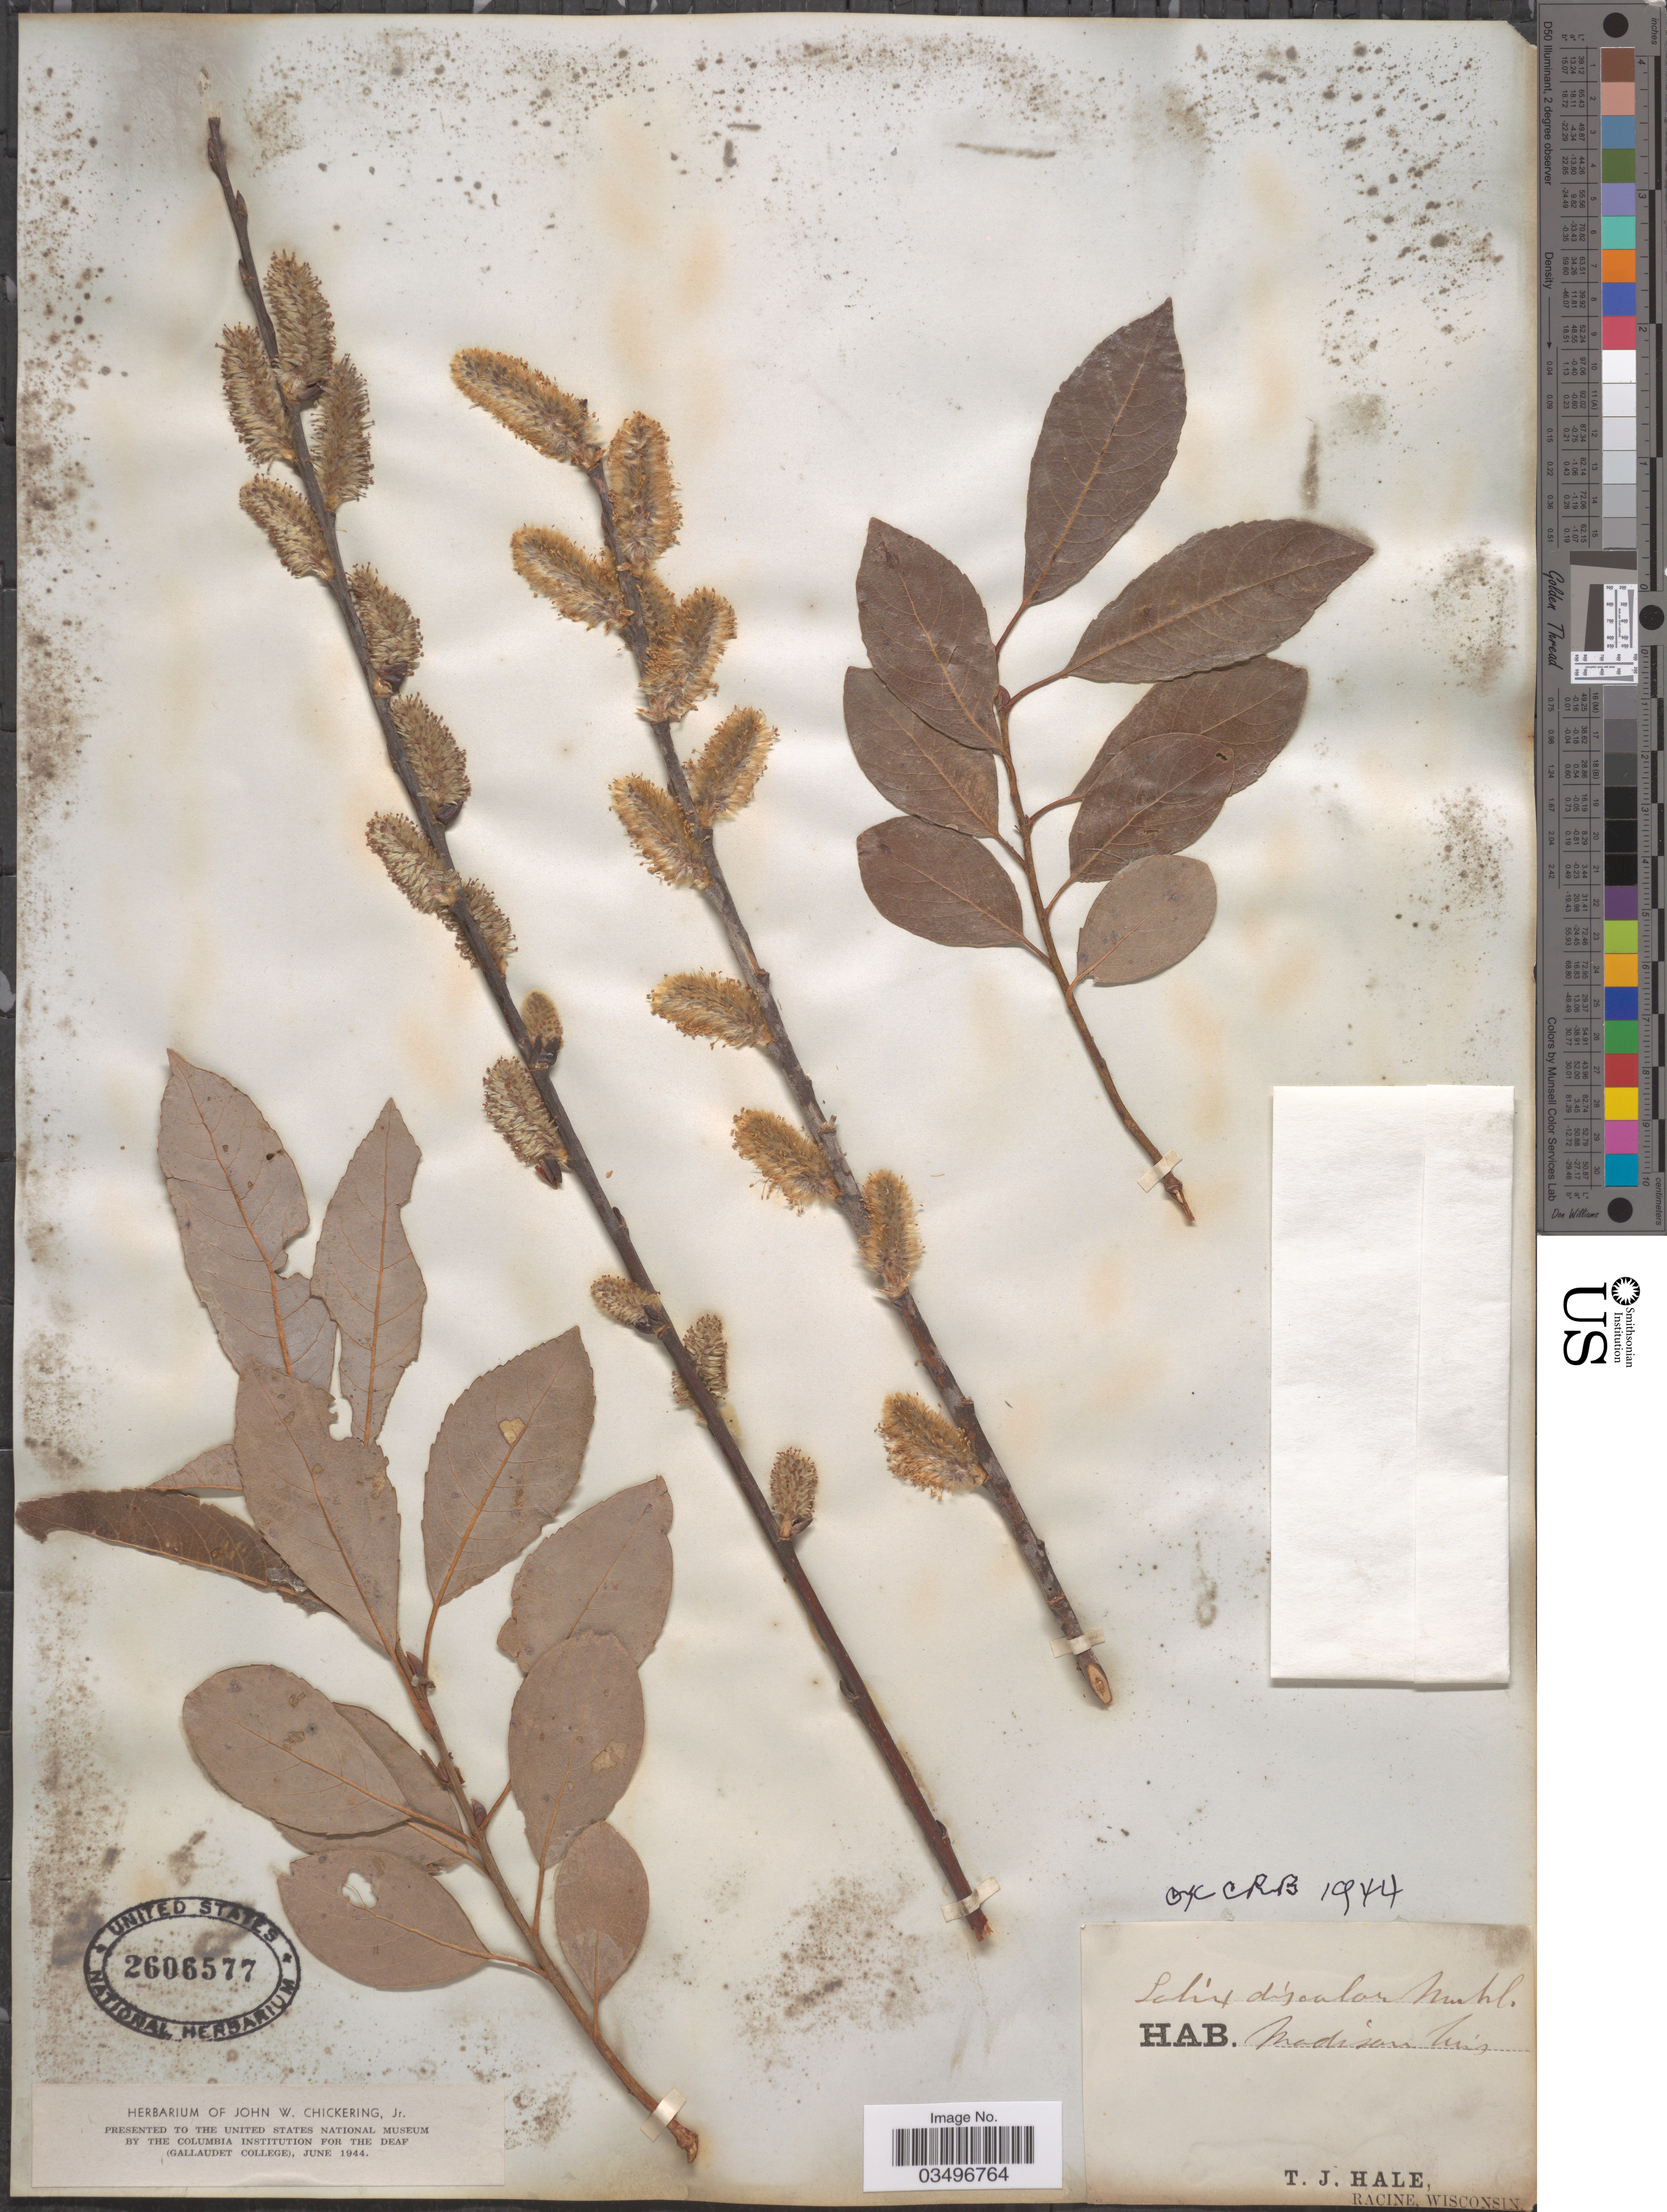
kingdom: Plantae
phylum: Tracheophyta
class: Magnoliopsida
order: Malpighiales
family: Salicaceae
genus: Salix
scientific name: Salix discolor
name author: Muhl.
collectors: T. Hale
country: United States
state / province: Wisconsin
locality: Madison.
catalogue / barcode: US 2606577